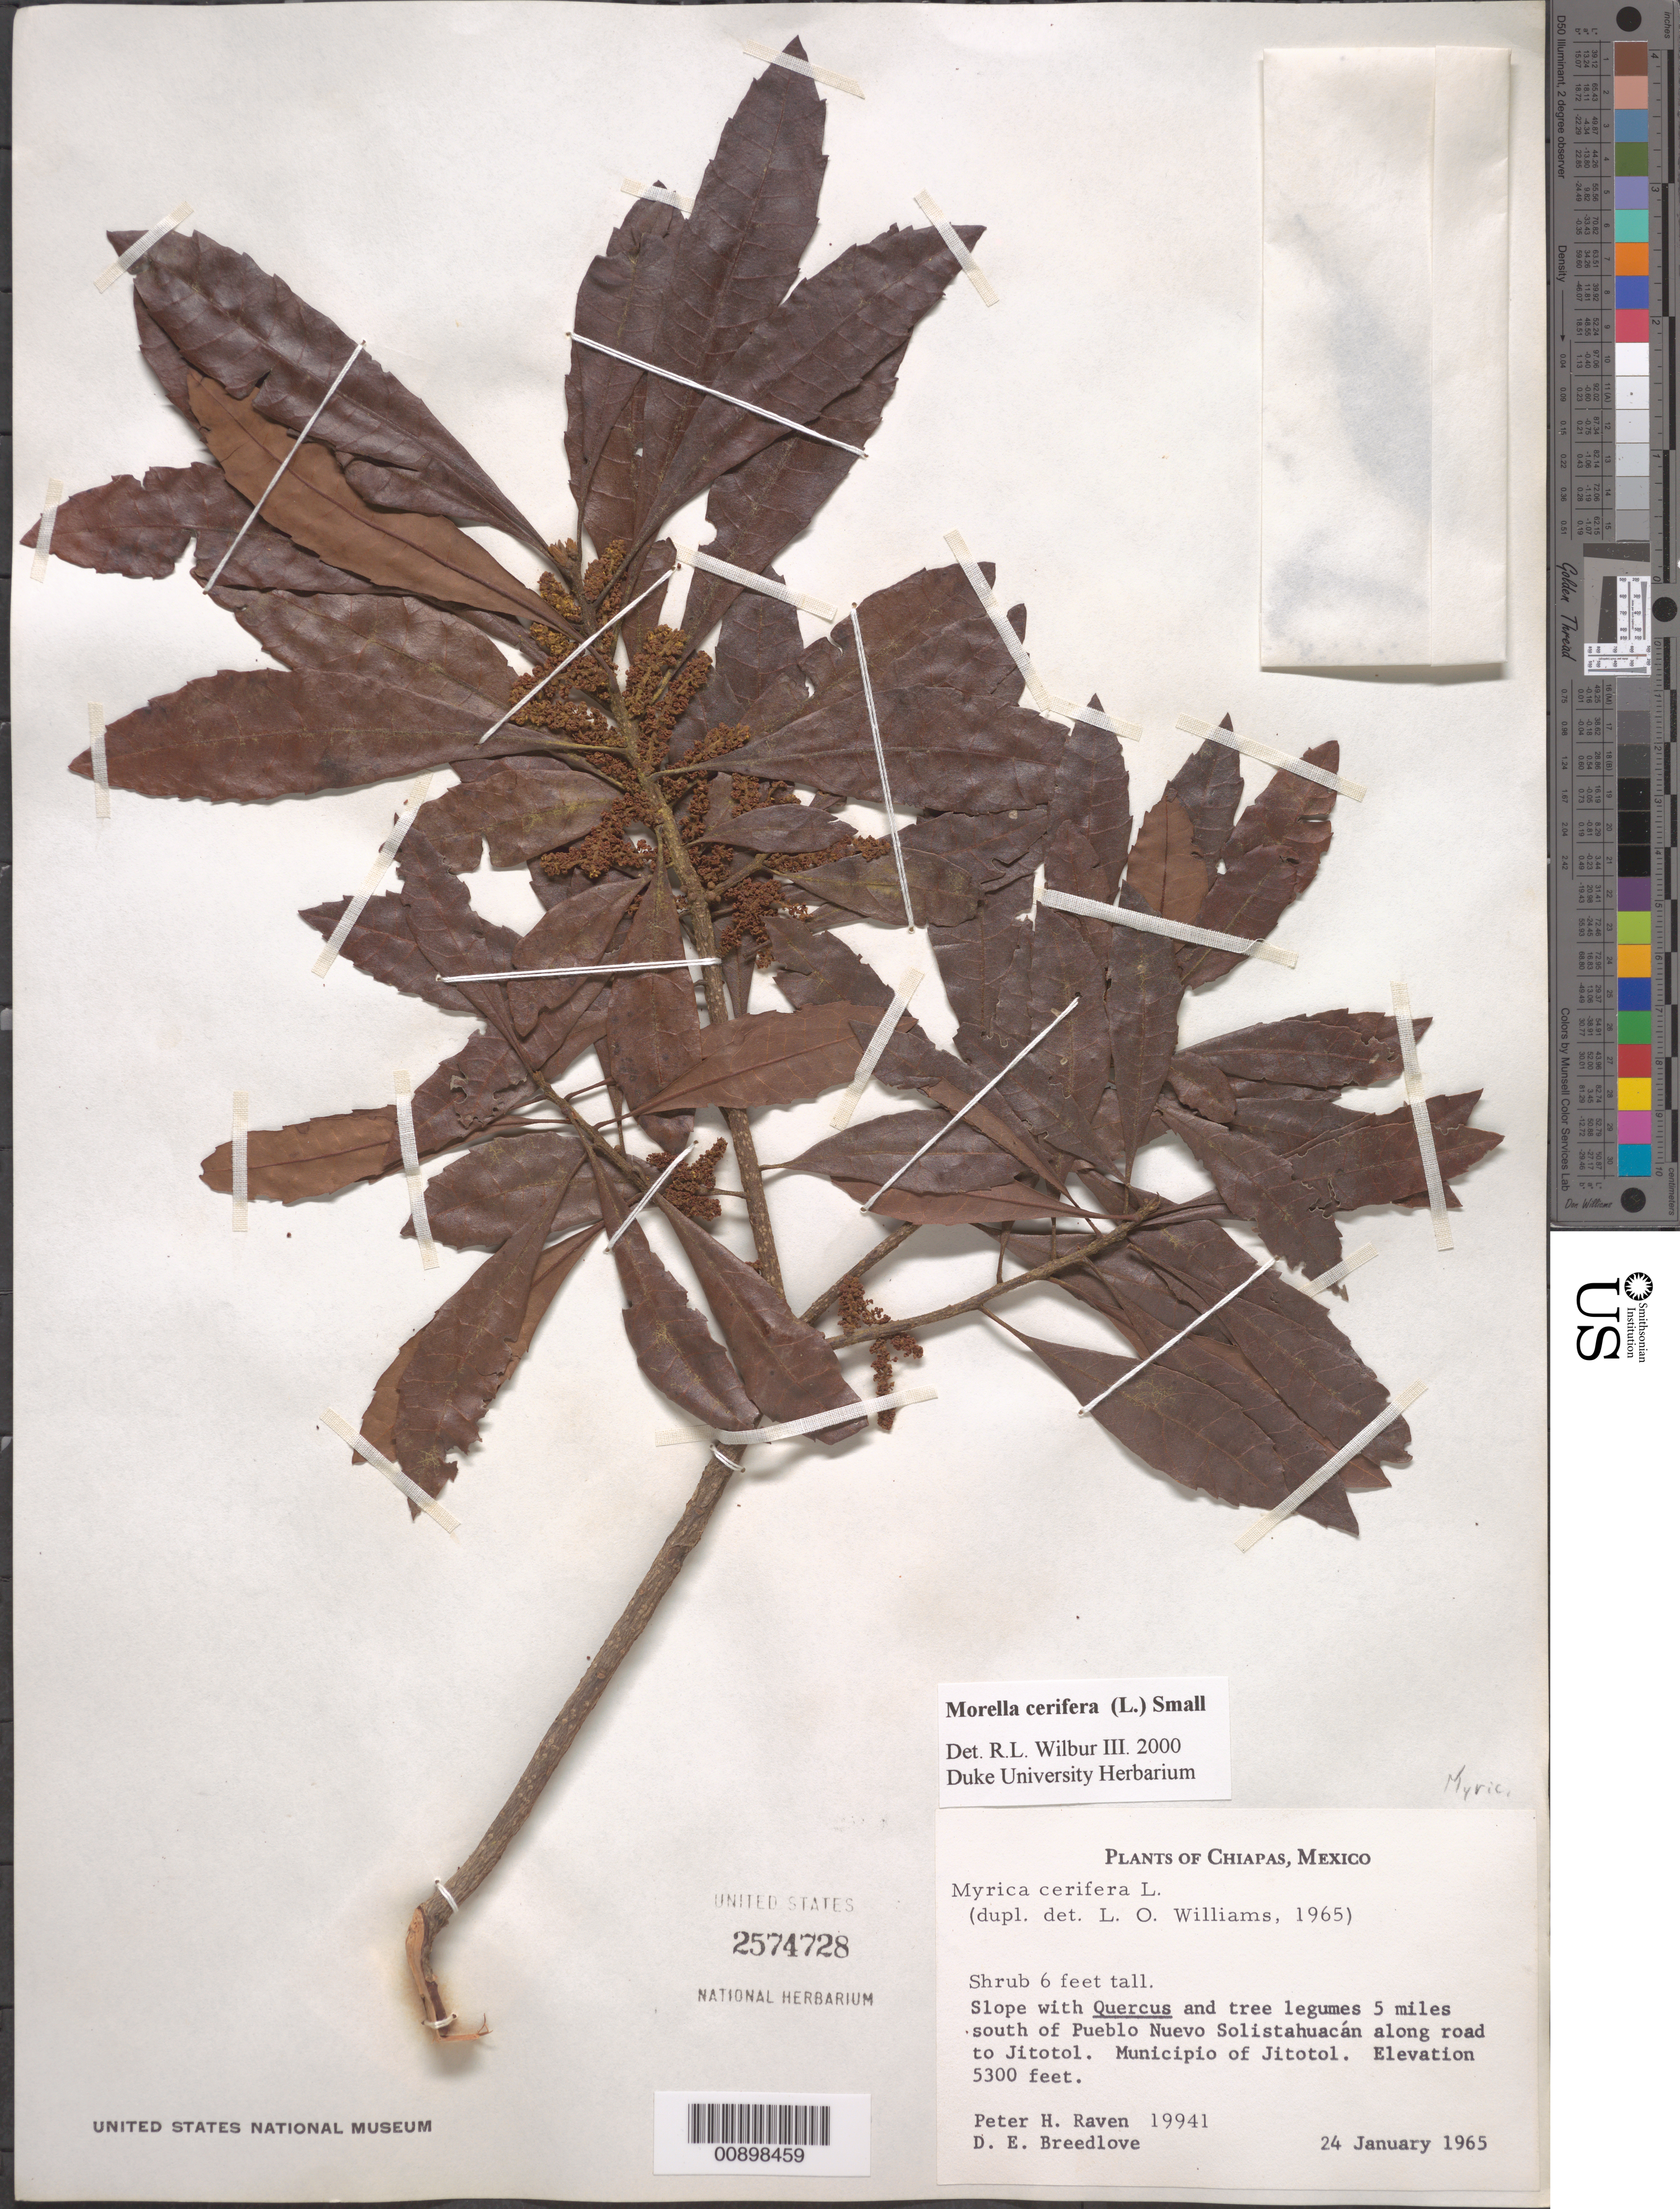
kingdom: Plantae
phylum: Tracheophyta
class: Magnoliopsida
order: Fagales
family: Myricaceae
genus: Morella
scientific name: Morella cerifera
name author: (L.) Small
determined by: Wilbur, R. L.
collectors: P. H. Raven & D. E. Breedlove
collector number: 19941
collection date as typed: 24 Jan 1965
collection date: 1965-01-24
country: Mexico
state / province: Chiapas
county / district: Jitotol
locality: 5 miles south of Pueblo Nuevo Solistahuacán along road to Jitotol. Municipio of Jitotol, Chiapas.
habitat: Slope with Quercus and tree legumes.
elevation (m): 1615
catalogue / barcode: US 2574728